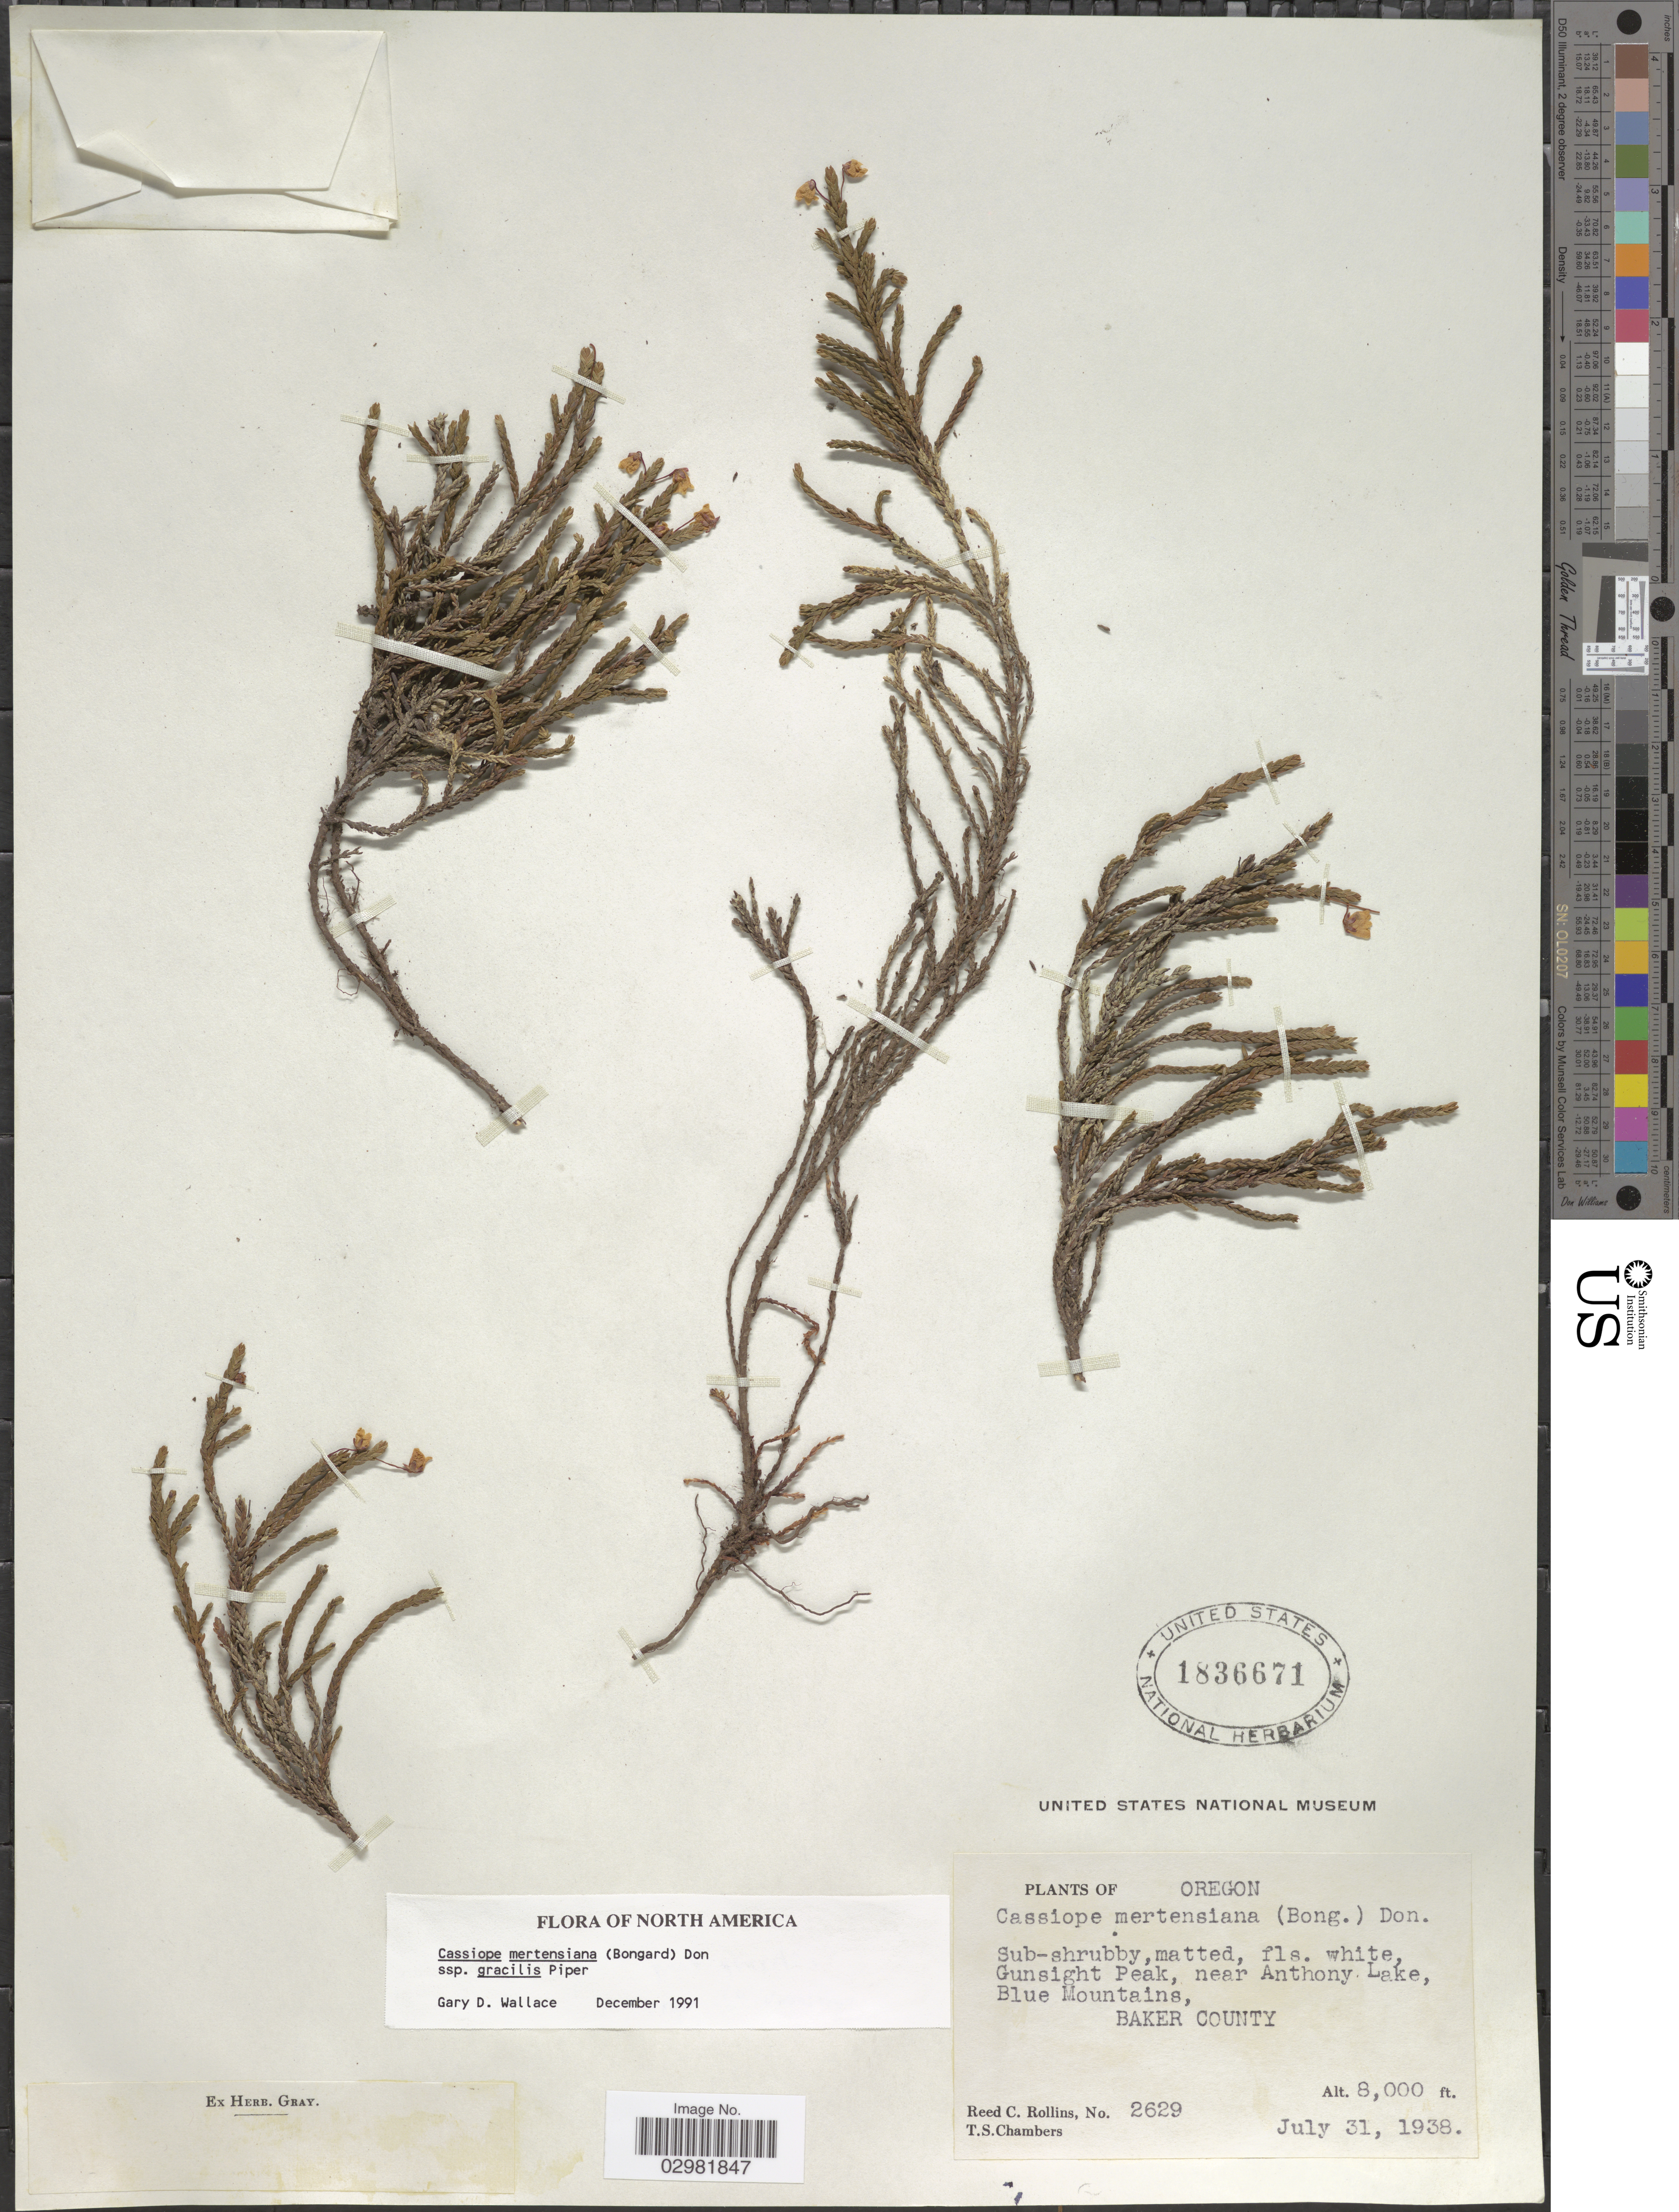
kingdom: Plantae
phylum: Tracheophyta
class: Magnoliopsida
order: Ericales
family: Ericaceae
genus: Cassiope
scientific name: Cassiope mertensiana subsp. gracilis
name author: Piper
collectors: R. C. Rollins & T. Chambers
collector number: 2629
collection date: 1938-07-31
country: United States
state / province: Oregon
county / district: Baker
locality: Gunsight Peak, near Anthony Lake, Blue Mountains, Baker County.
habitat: Gunsight peak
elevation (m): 2438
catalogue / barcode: US 1836671